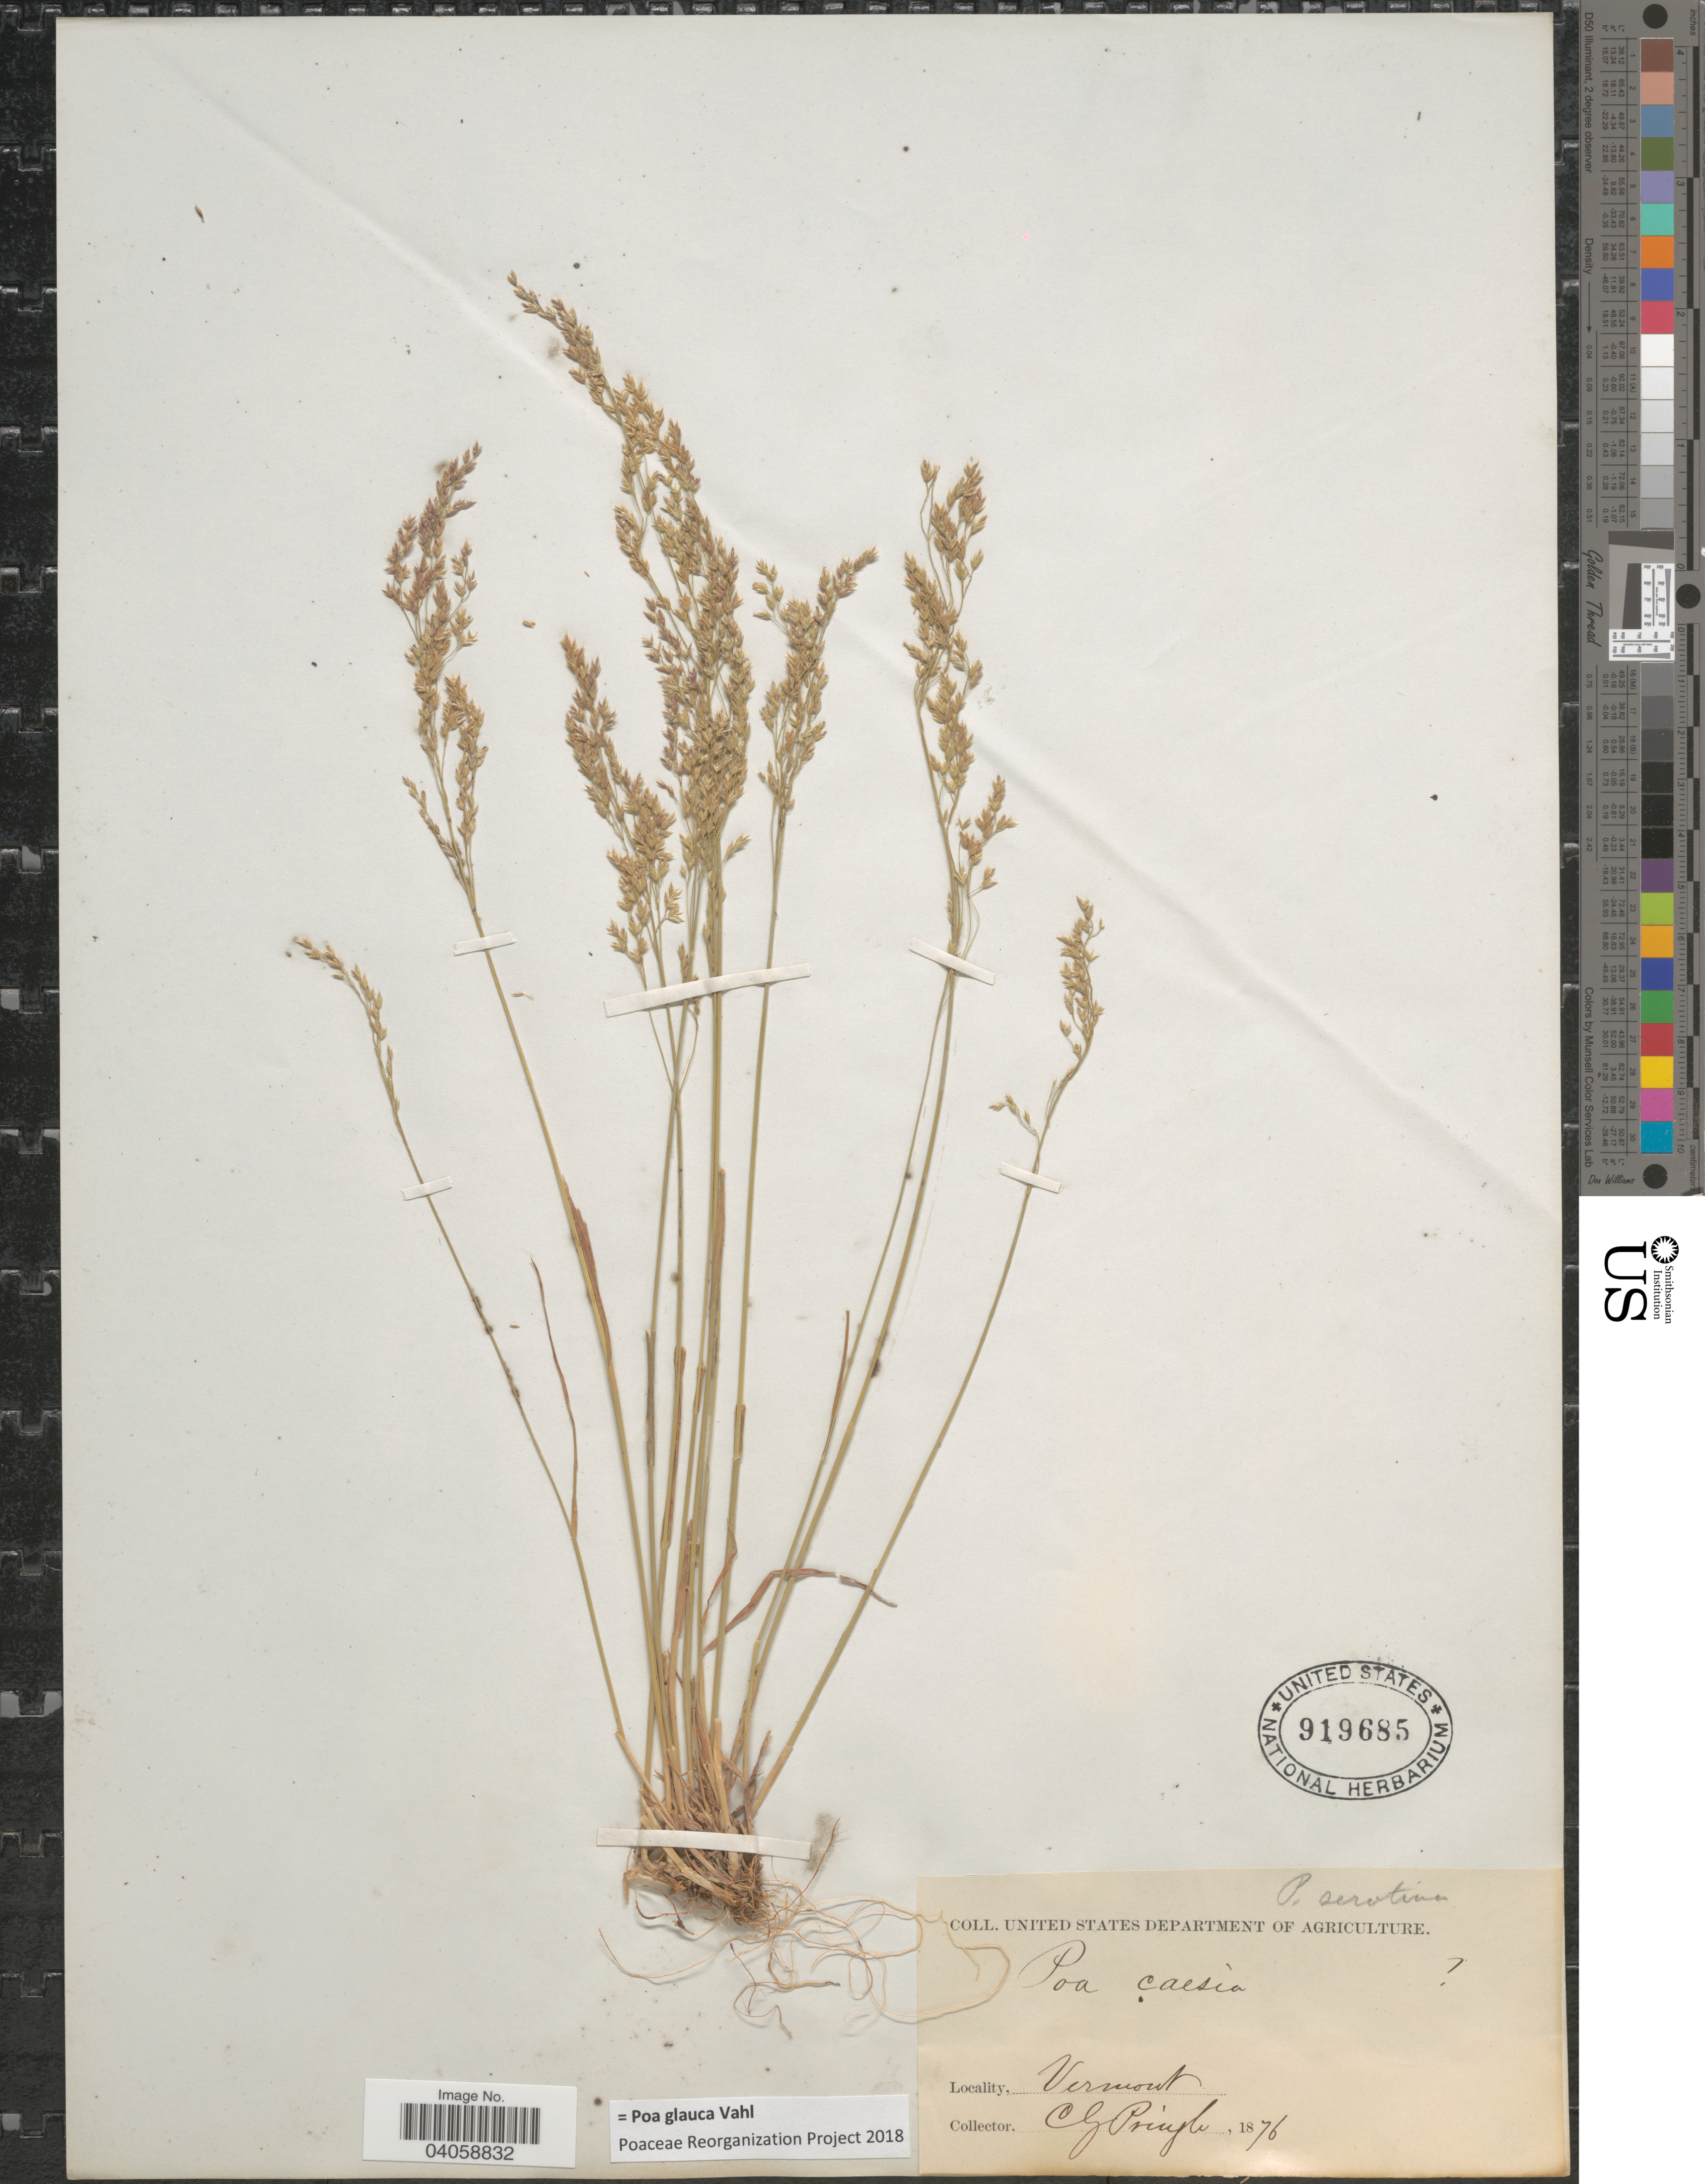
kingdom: Plantae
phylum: Tracheophyta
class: Liliopsida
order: Poales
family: Poaceae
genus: Poa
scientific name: Poa glauca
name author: Vahl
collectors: C. G. Pringle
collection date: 1876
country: United States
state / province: Vermont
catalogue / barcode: US 919685